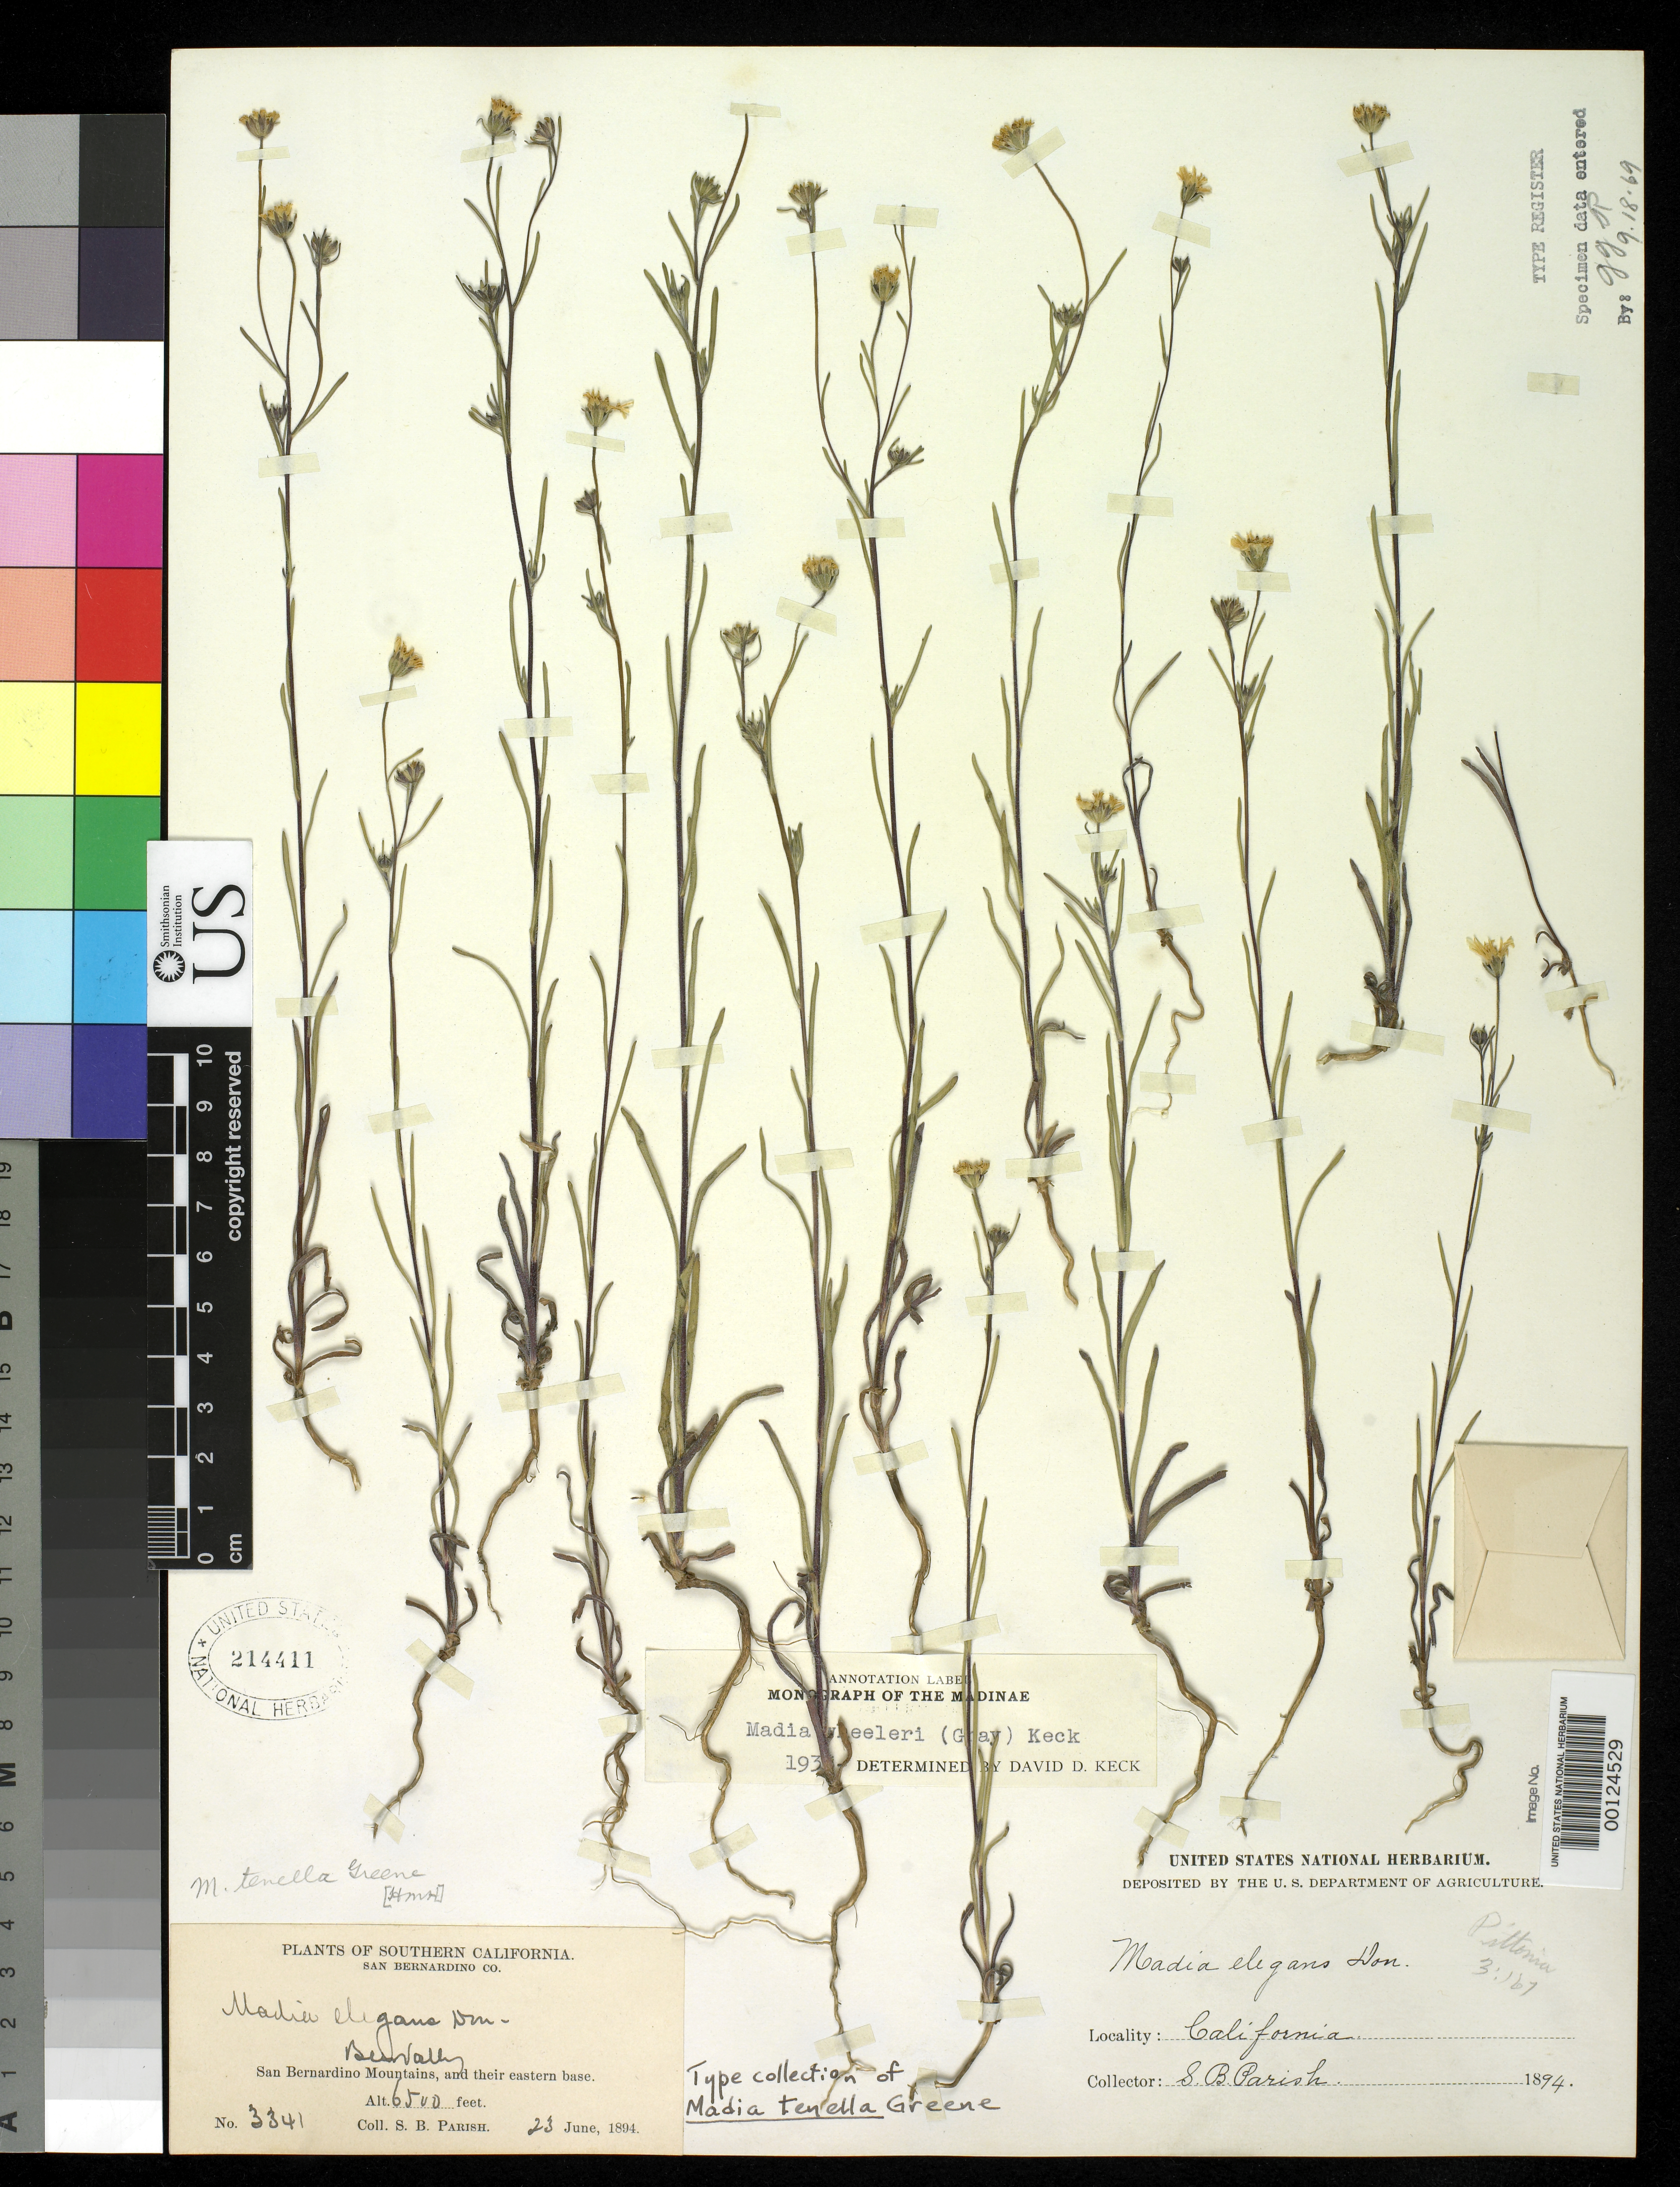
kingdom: Plantae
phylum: Tracheophyta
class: Magnoliopsida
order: Asterales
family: Asteraceae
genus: Madia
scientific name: Madia tenella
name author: Greene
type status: Isotype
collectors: S. B. Parish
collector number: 3341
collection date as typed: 23 Jun 1894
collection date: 1894-06-23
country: United States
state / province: California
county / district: San Bernardino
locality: San Bernardino Mountains, Bear valley.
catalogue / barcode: US 214411